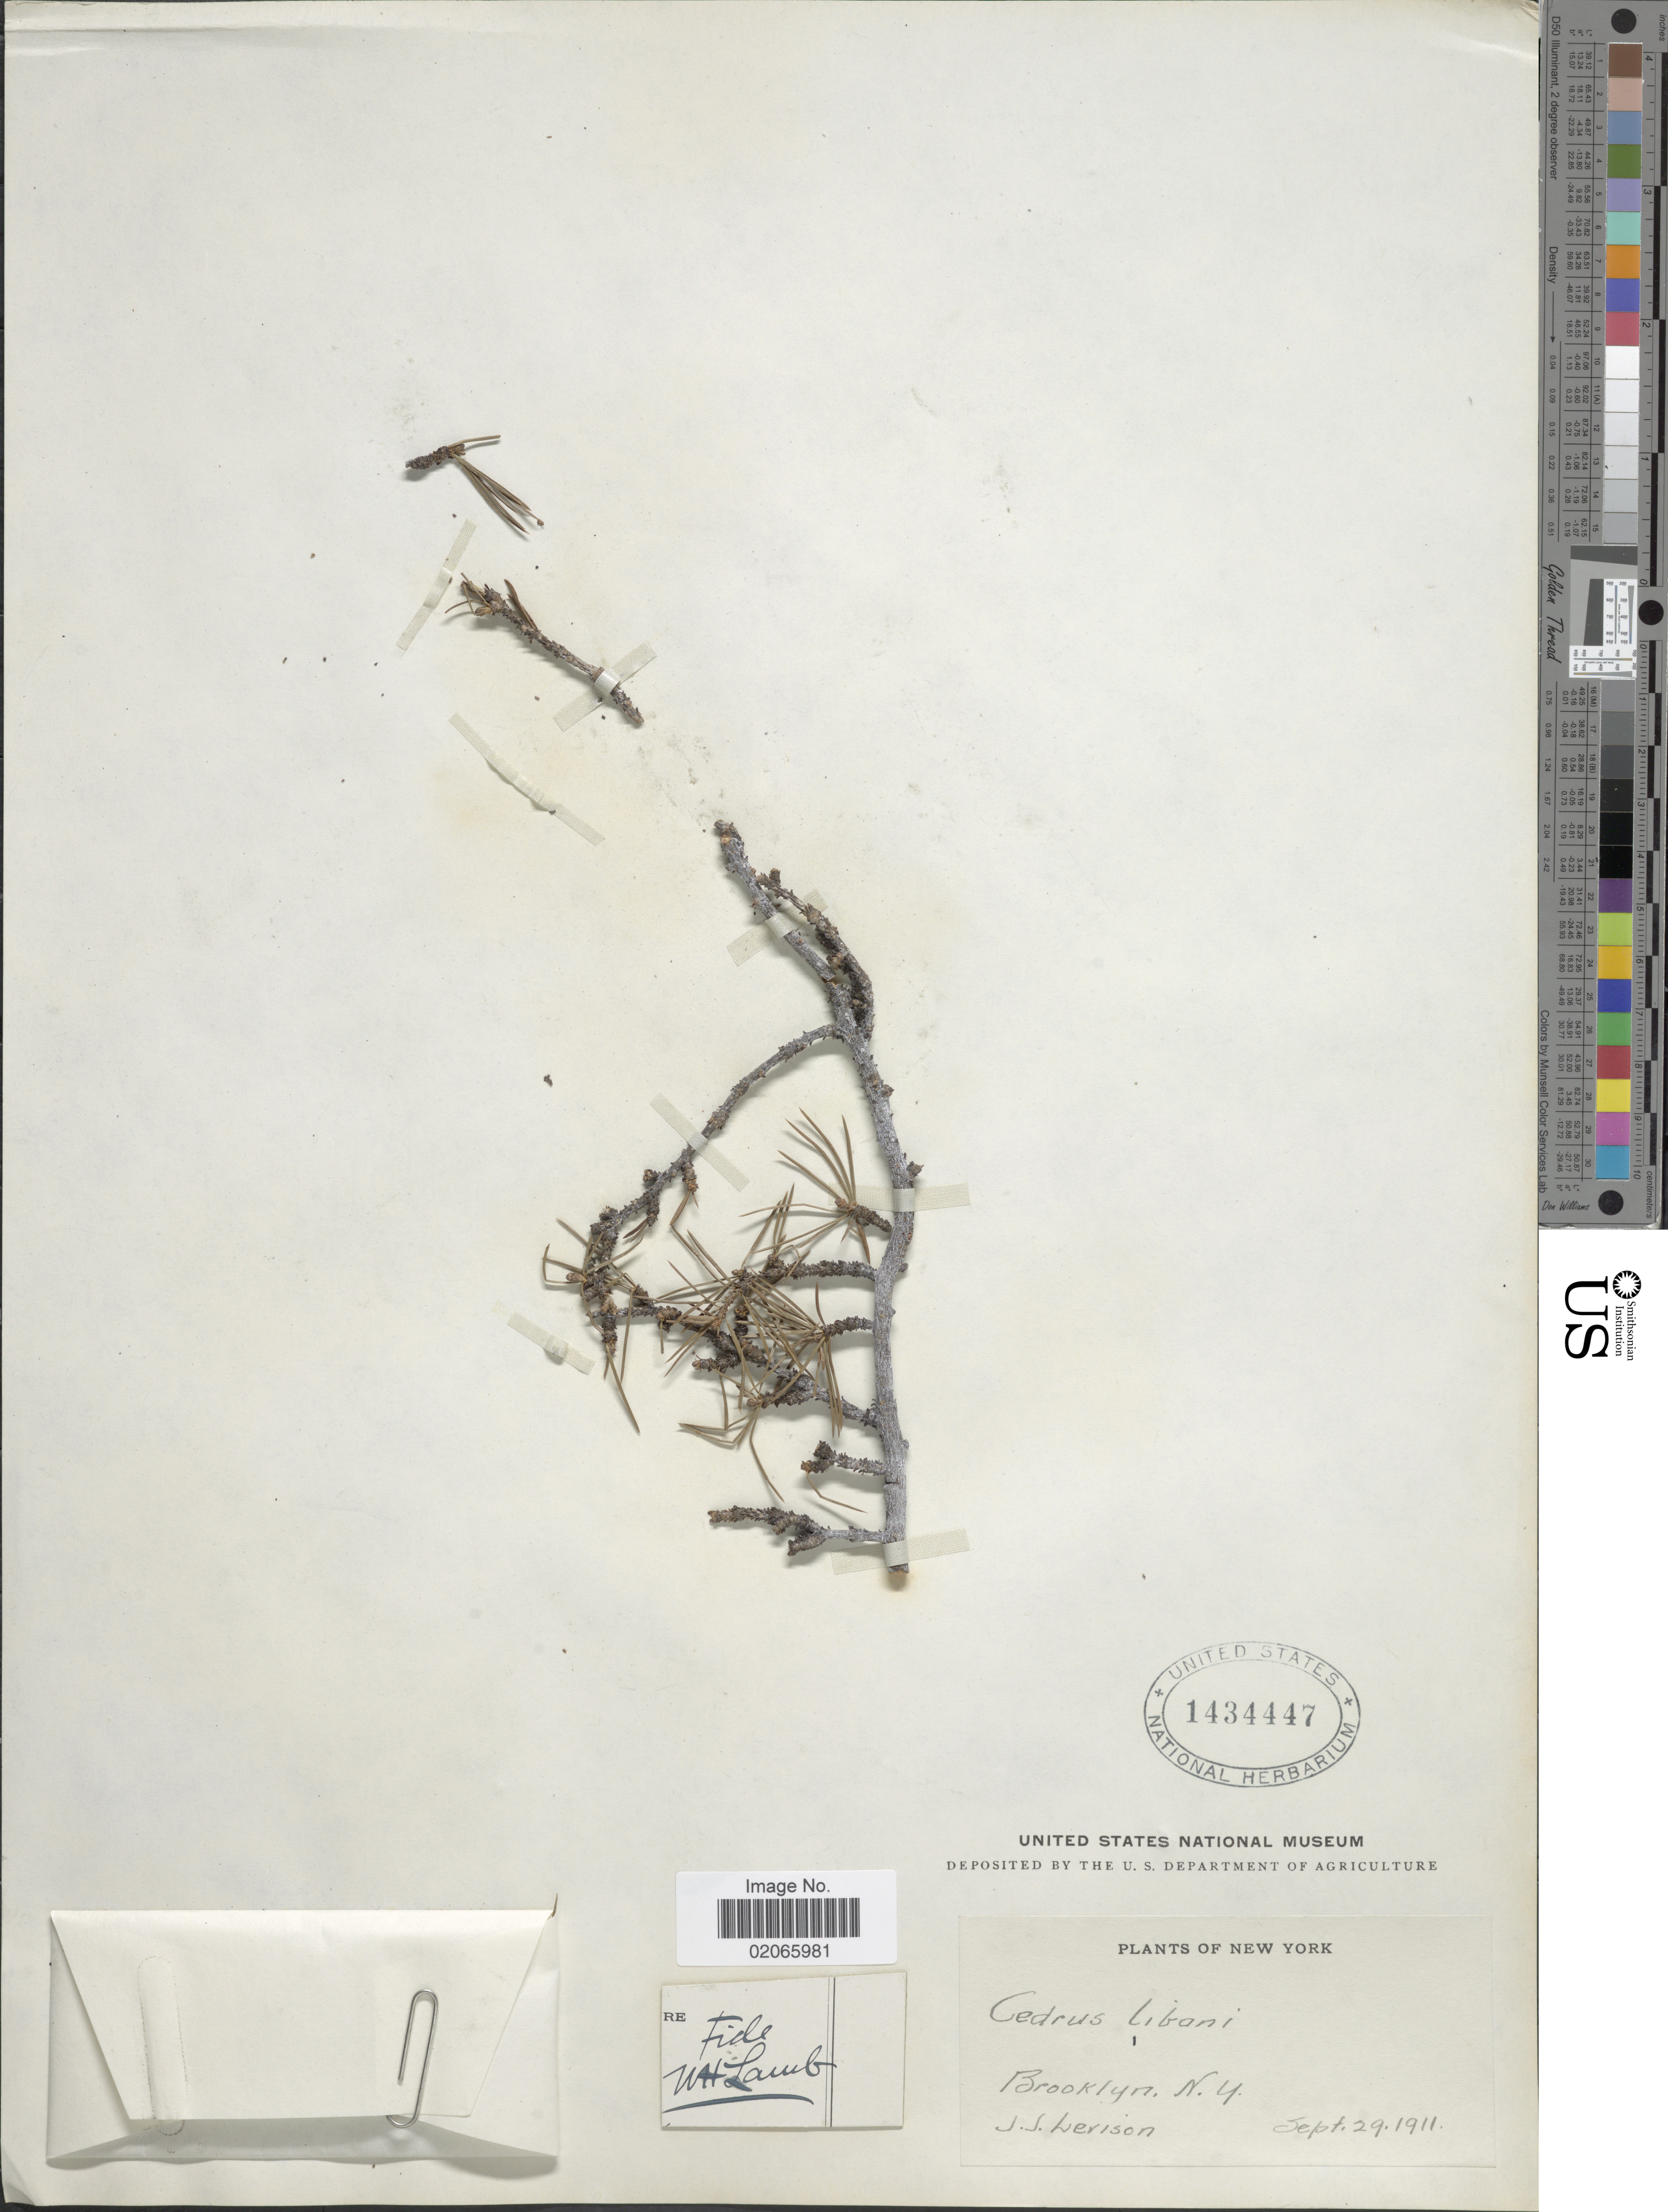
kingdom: Plantae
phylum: Tracheophyta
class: Pinopsida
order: Pinales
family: Pinaceae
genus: Cedrus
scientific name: Cedrus libani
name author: A. Rich.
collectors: J. Lerison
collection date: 1911-09-29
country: United States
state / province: New York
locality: Brooklyn, N. Y.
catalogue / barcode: US 1434447